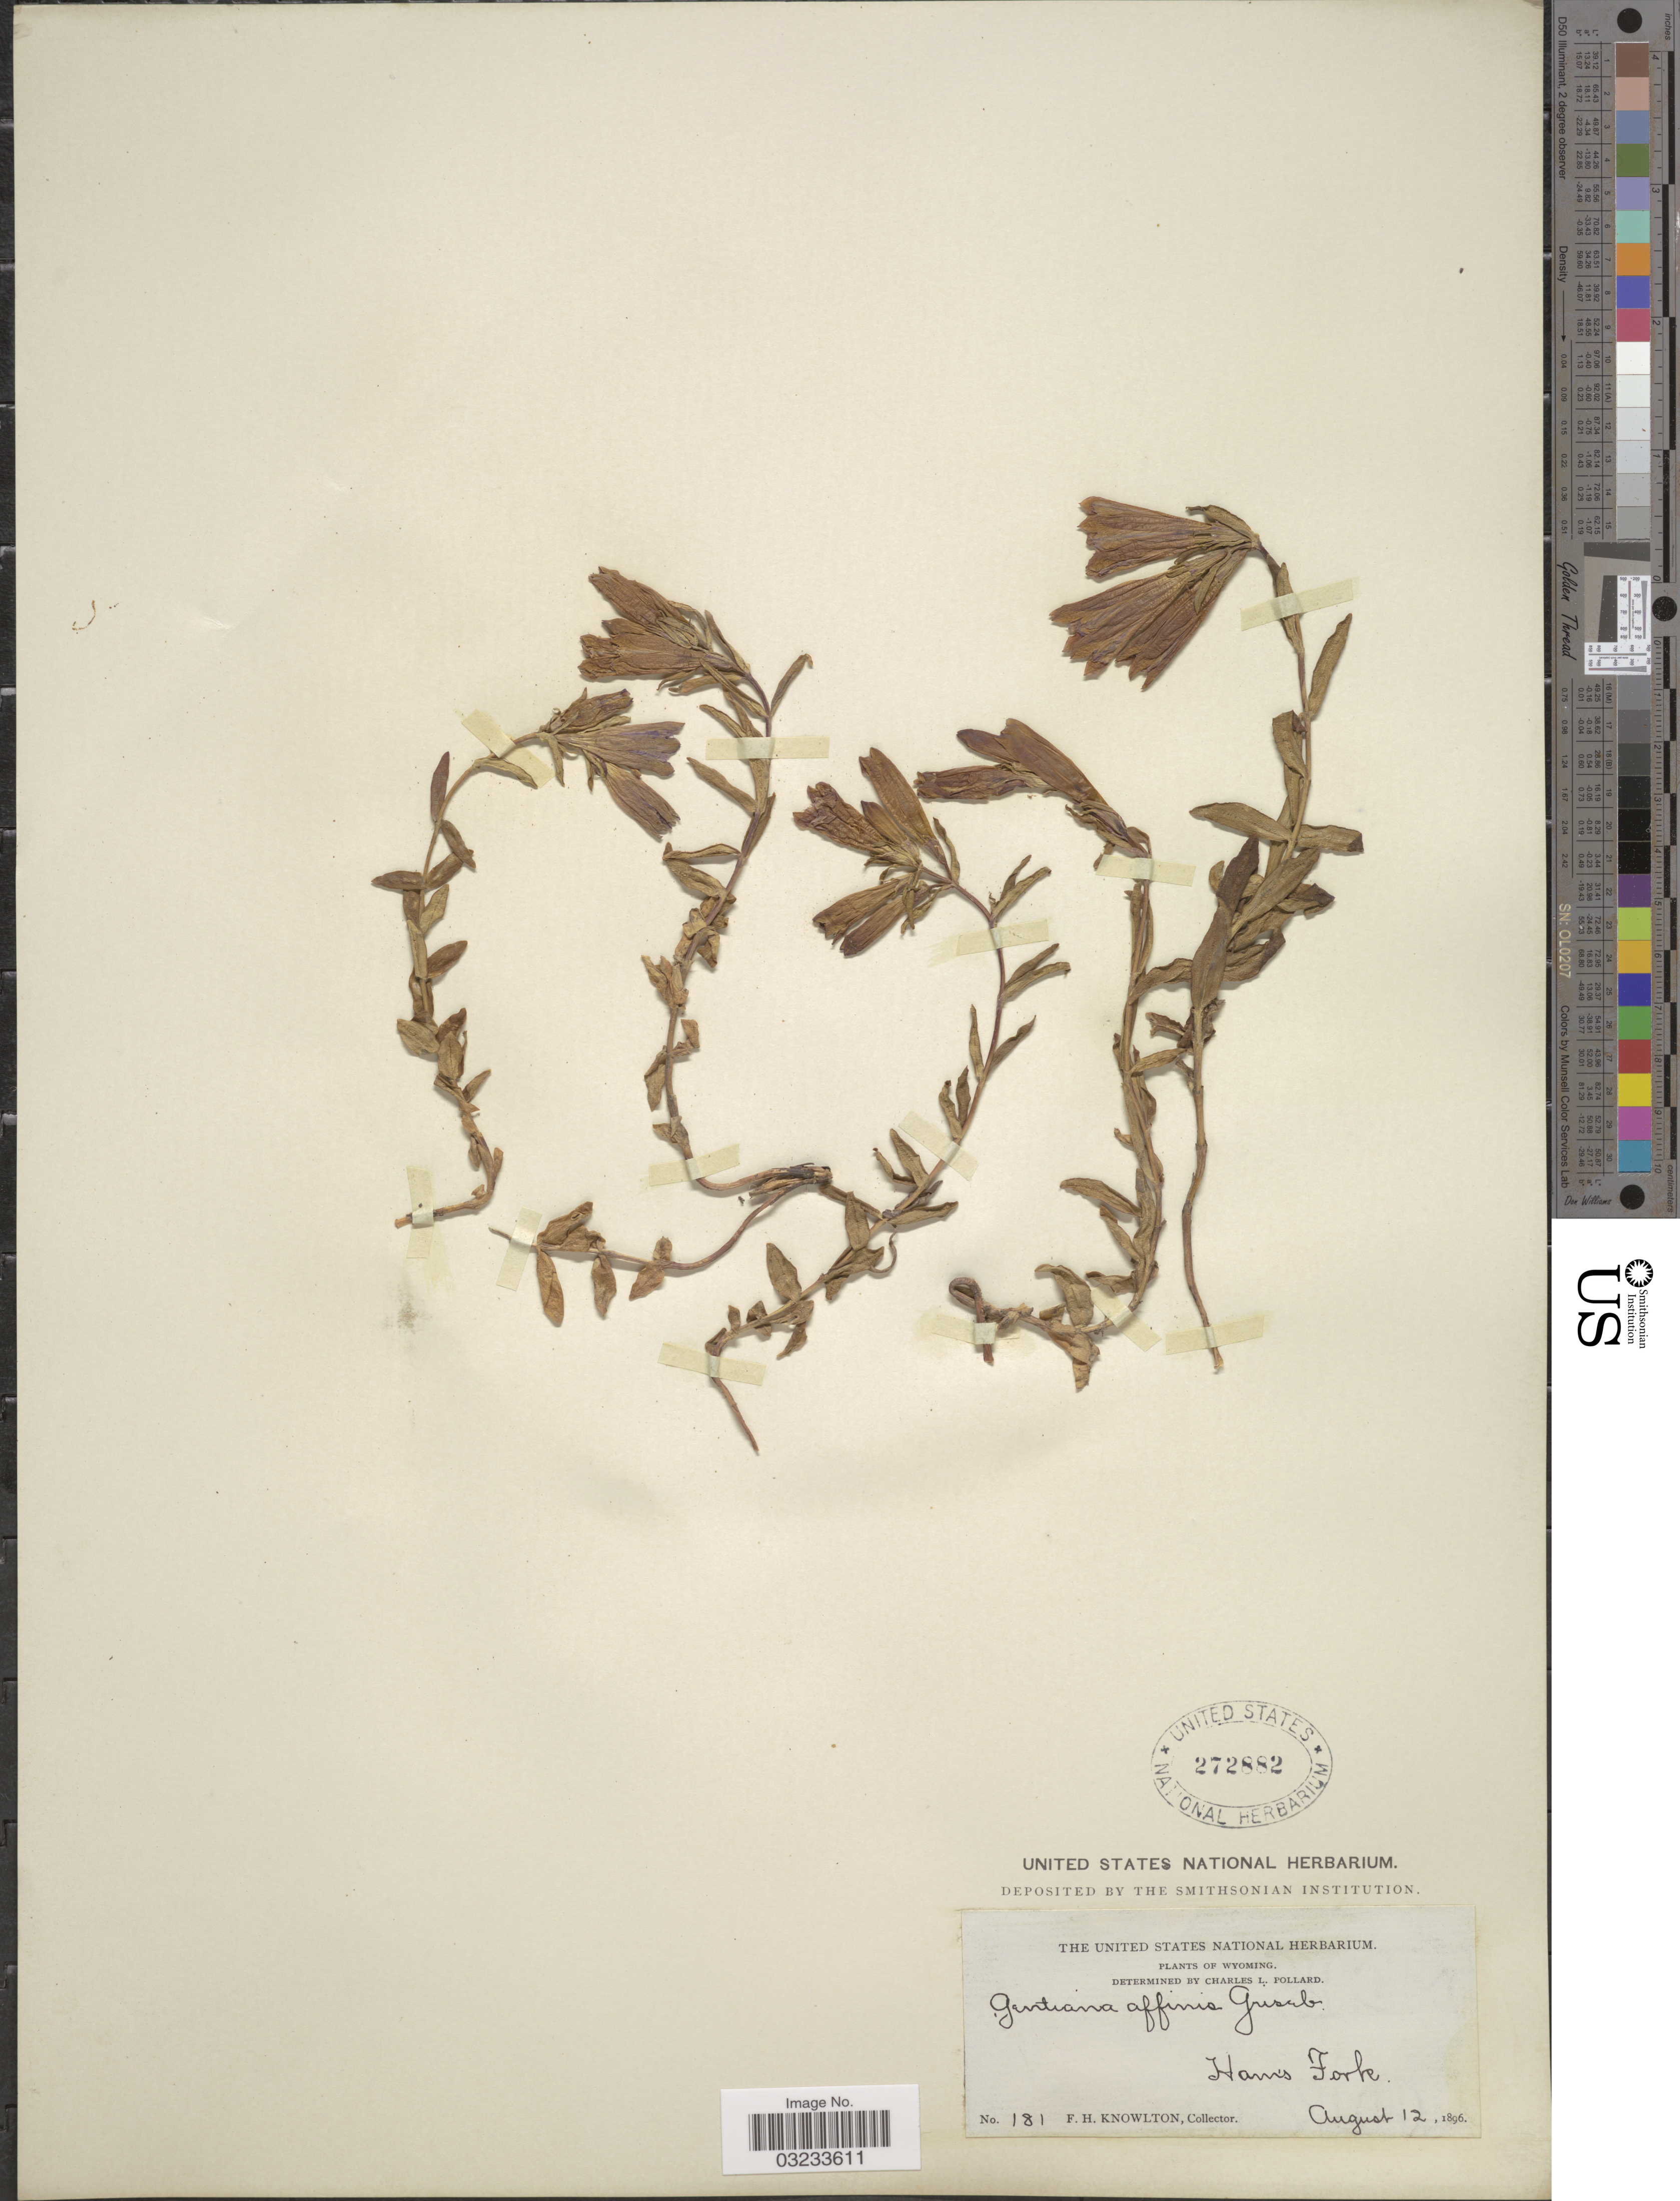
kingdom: Plantae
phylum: Tracheophyta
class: Magnoliopsida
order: Gentianales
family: Gentianaceae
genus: Gentiana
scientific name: Gentiana affinis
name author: Griseb.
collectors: F. H. Knowlton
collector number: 181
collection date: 1896-08-12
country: United States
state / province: Wyoming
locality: Ham's Fork.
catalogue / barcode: US 272882